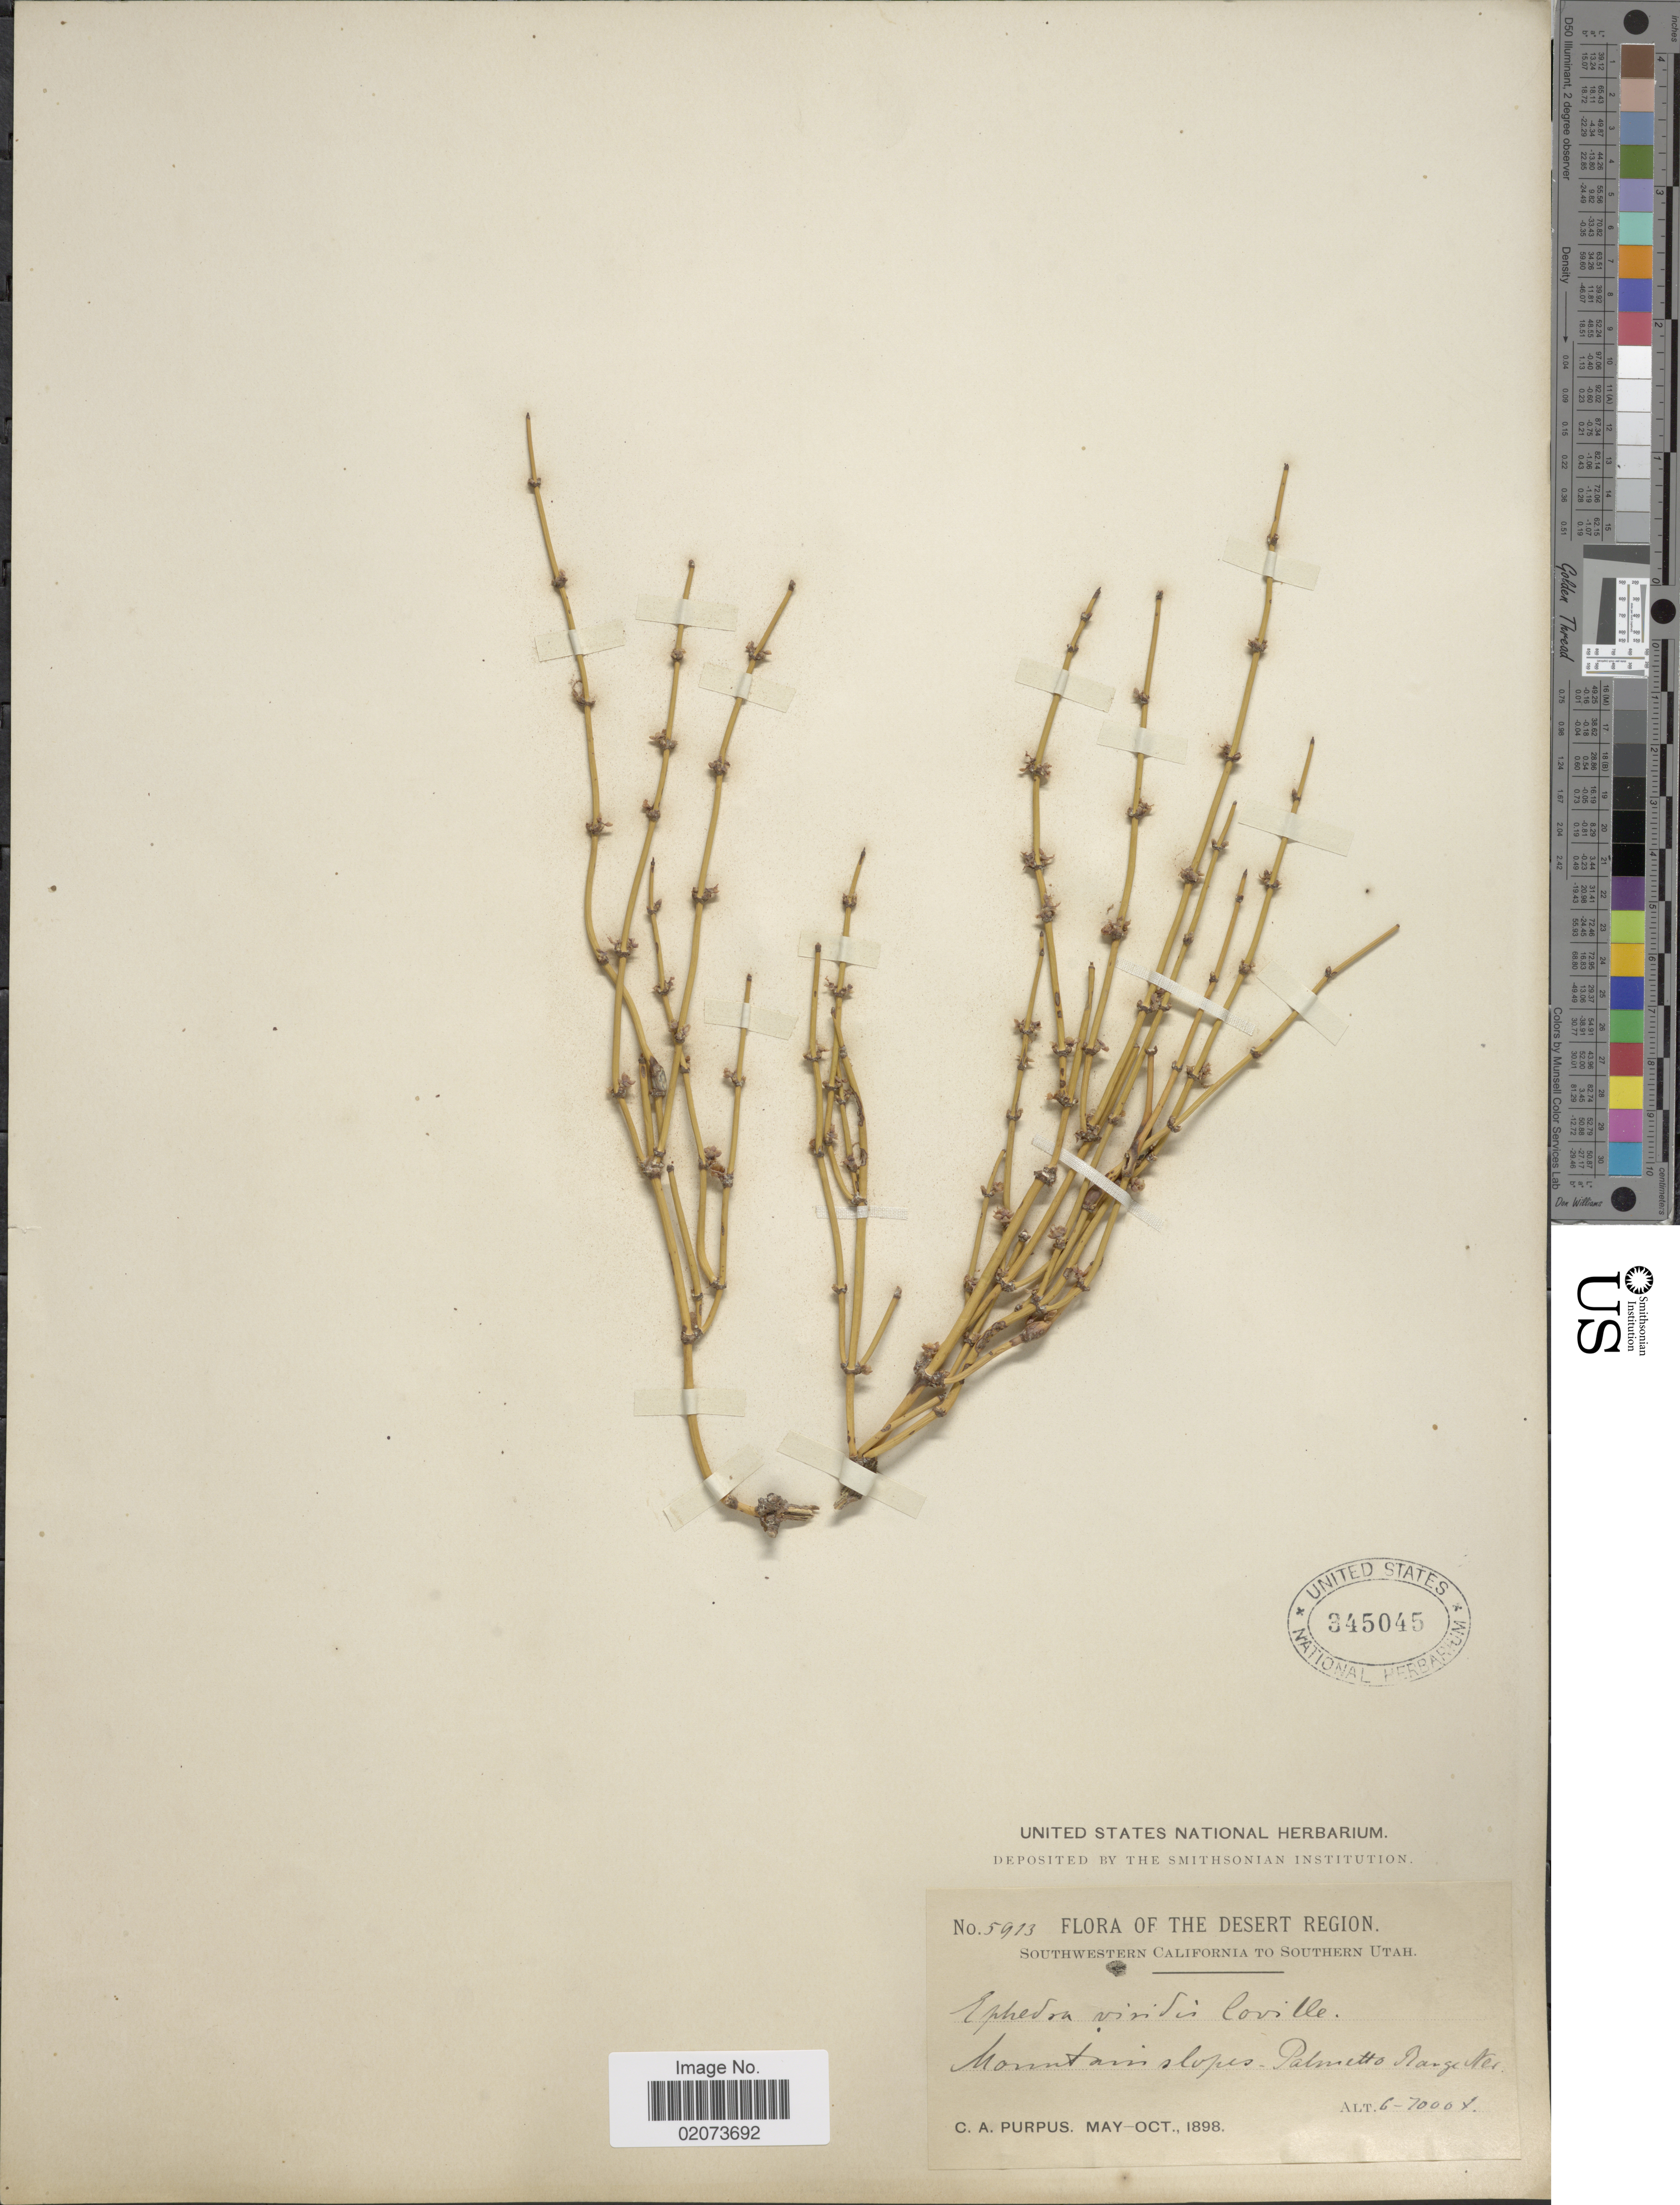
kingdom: Plantae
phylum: Tracheophyta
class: Gnetopsida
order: Ephedrales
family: Ephedraceae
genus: Ephedra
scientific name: Ephedra viridis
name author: Coville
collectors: C. A. Purpus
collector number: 5913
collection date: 1898-05/1898-10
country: United States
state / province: Utah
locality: Desert Region, Mountain slopes Palmetto Bangerter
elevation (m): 1829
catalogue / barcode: US 345045